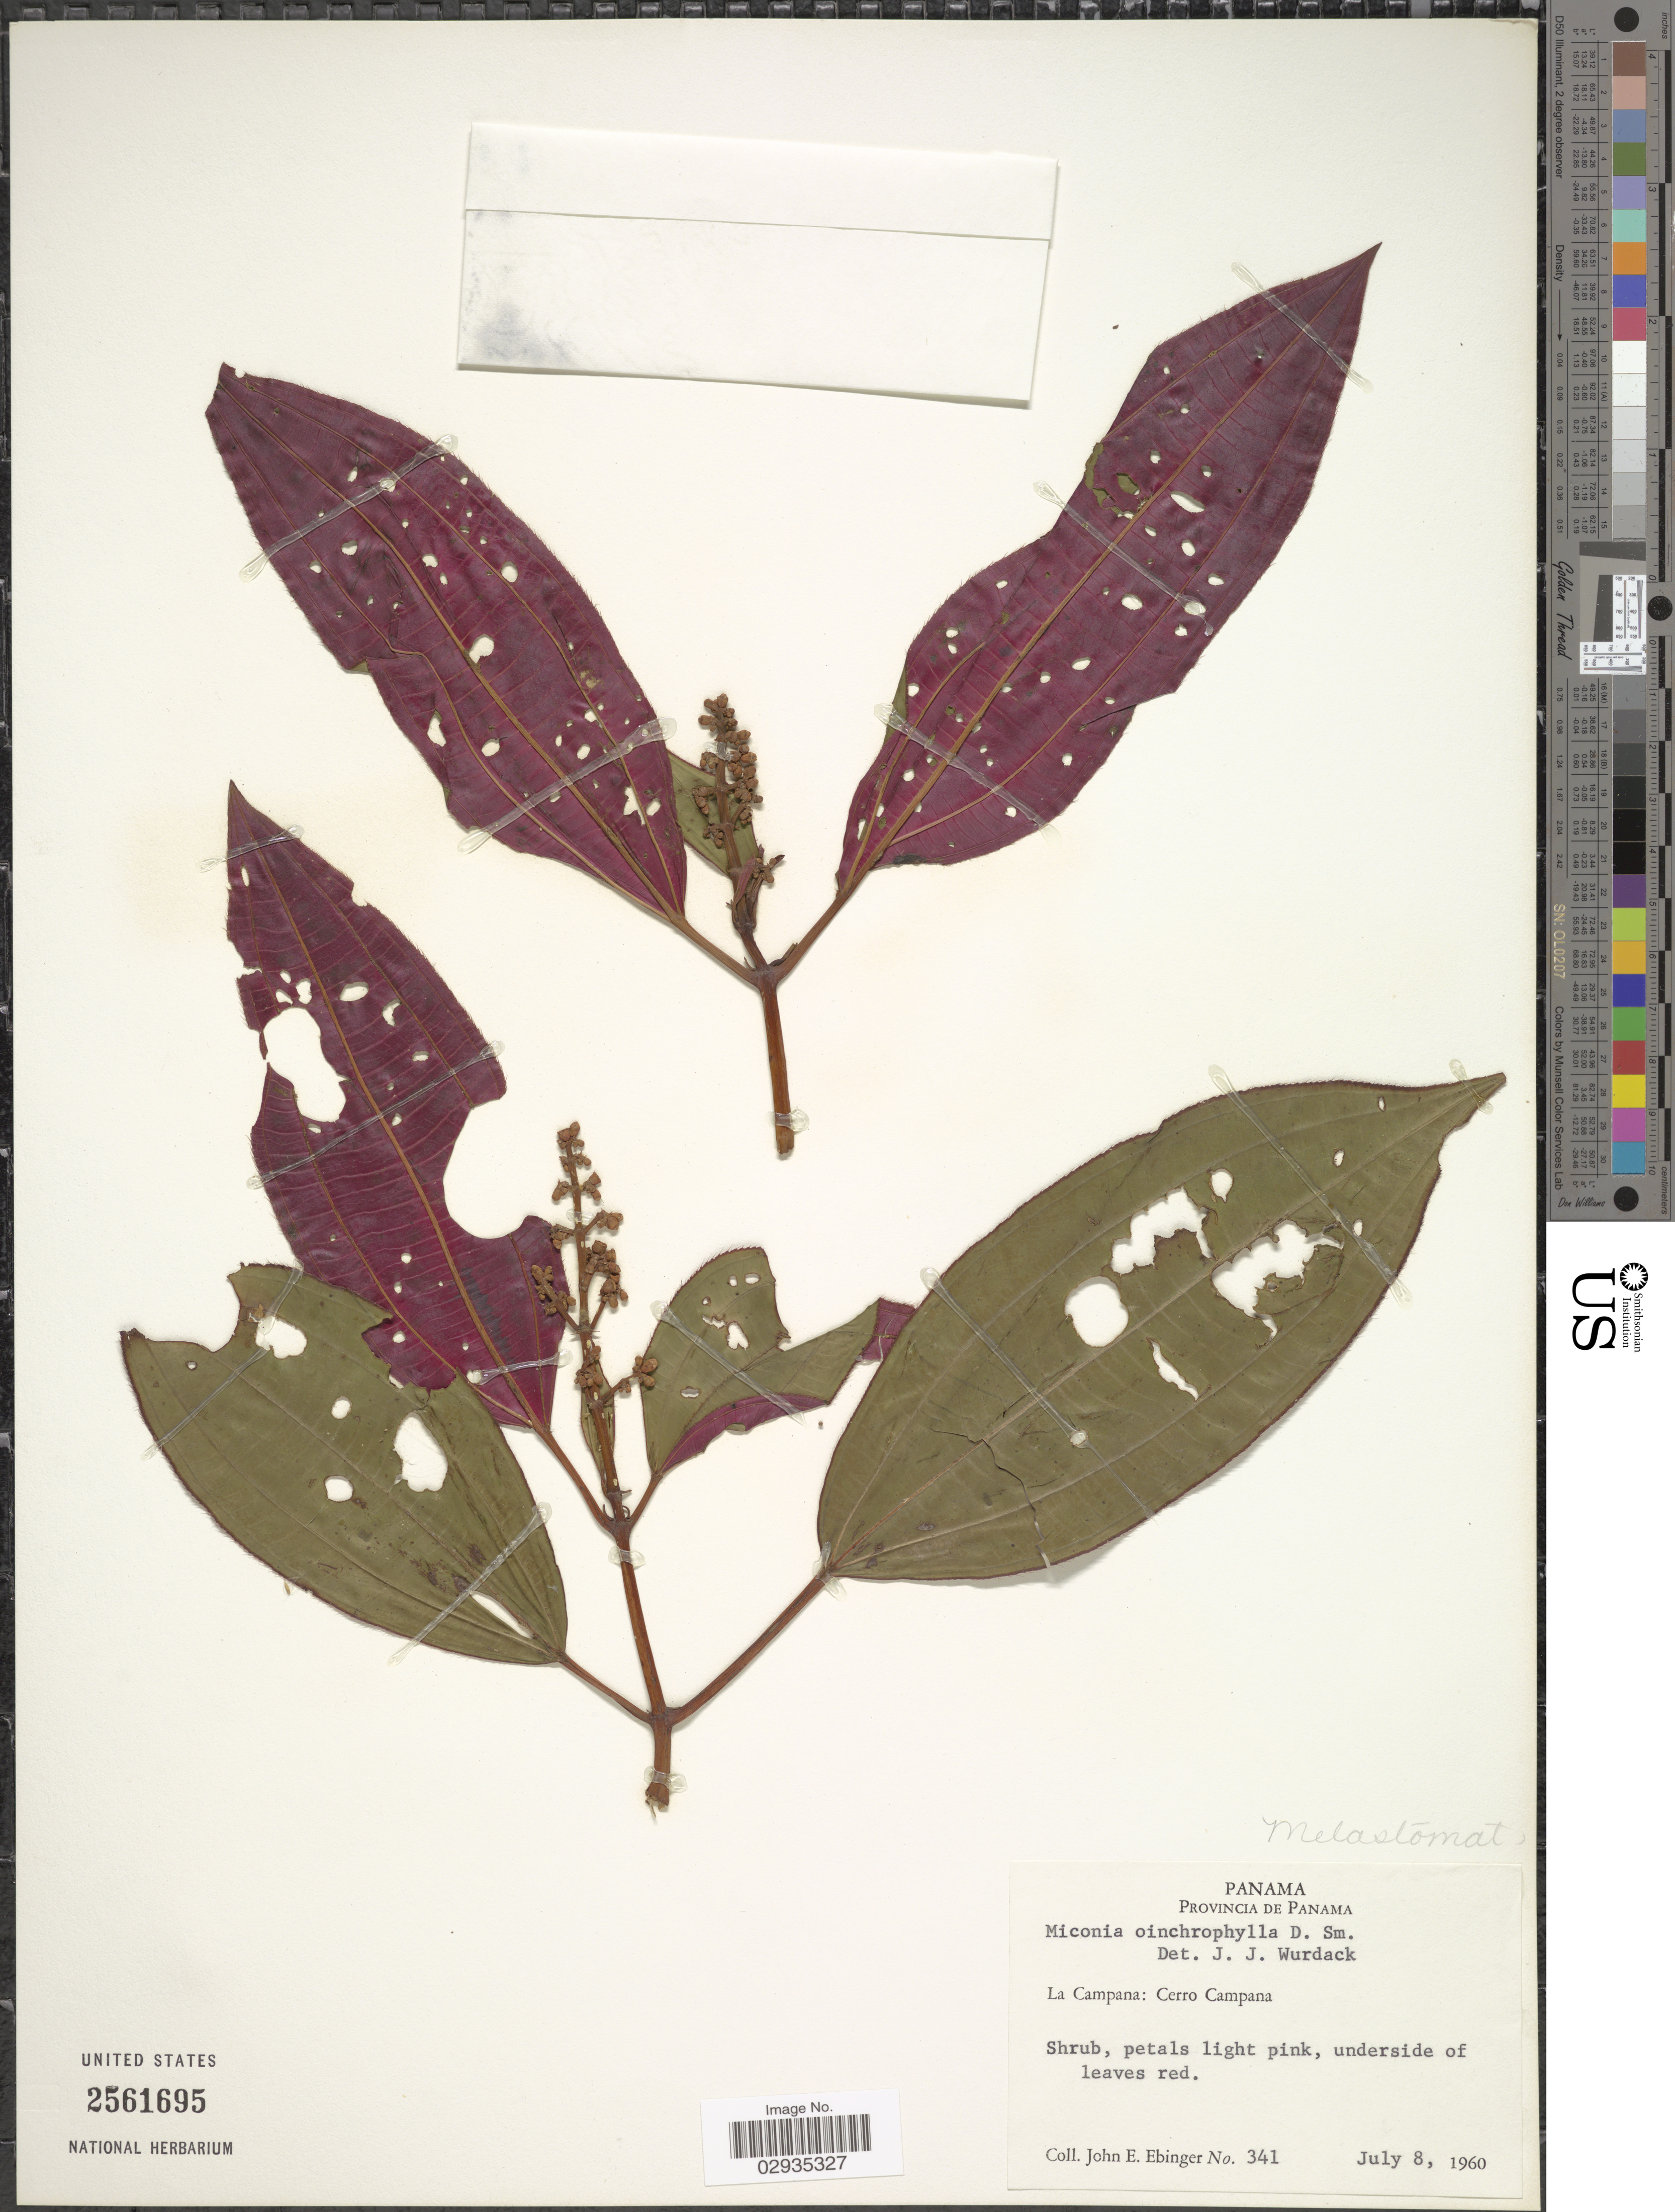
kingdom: Plantae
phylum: Tracheophyta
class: Magnoliopsida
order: Myrtales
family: Melastomataceae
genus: Miconia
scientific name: Miconia oinochrophylla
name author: Donn. Sm.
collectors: J. Ebinger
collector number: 341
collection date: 1960-07-08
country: Panama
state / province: Panamá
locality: La Campana, Cerro Campana.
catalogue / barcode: US 2561695